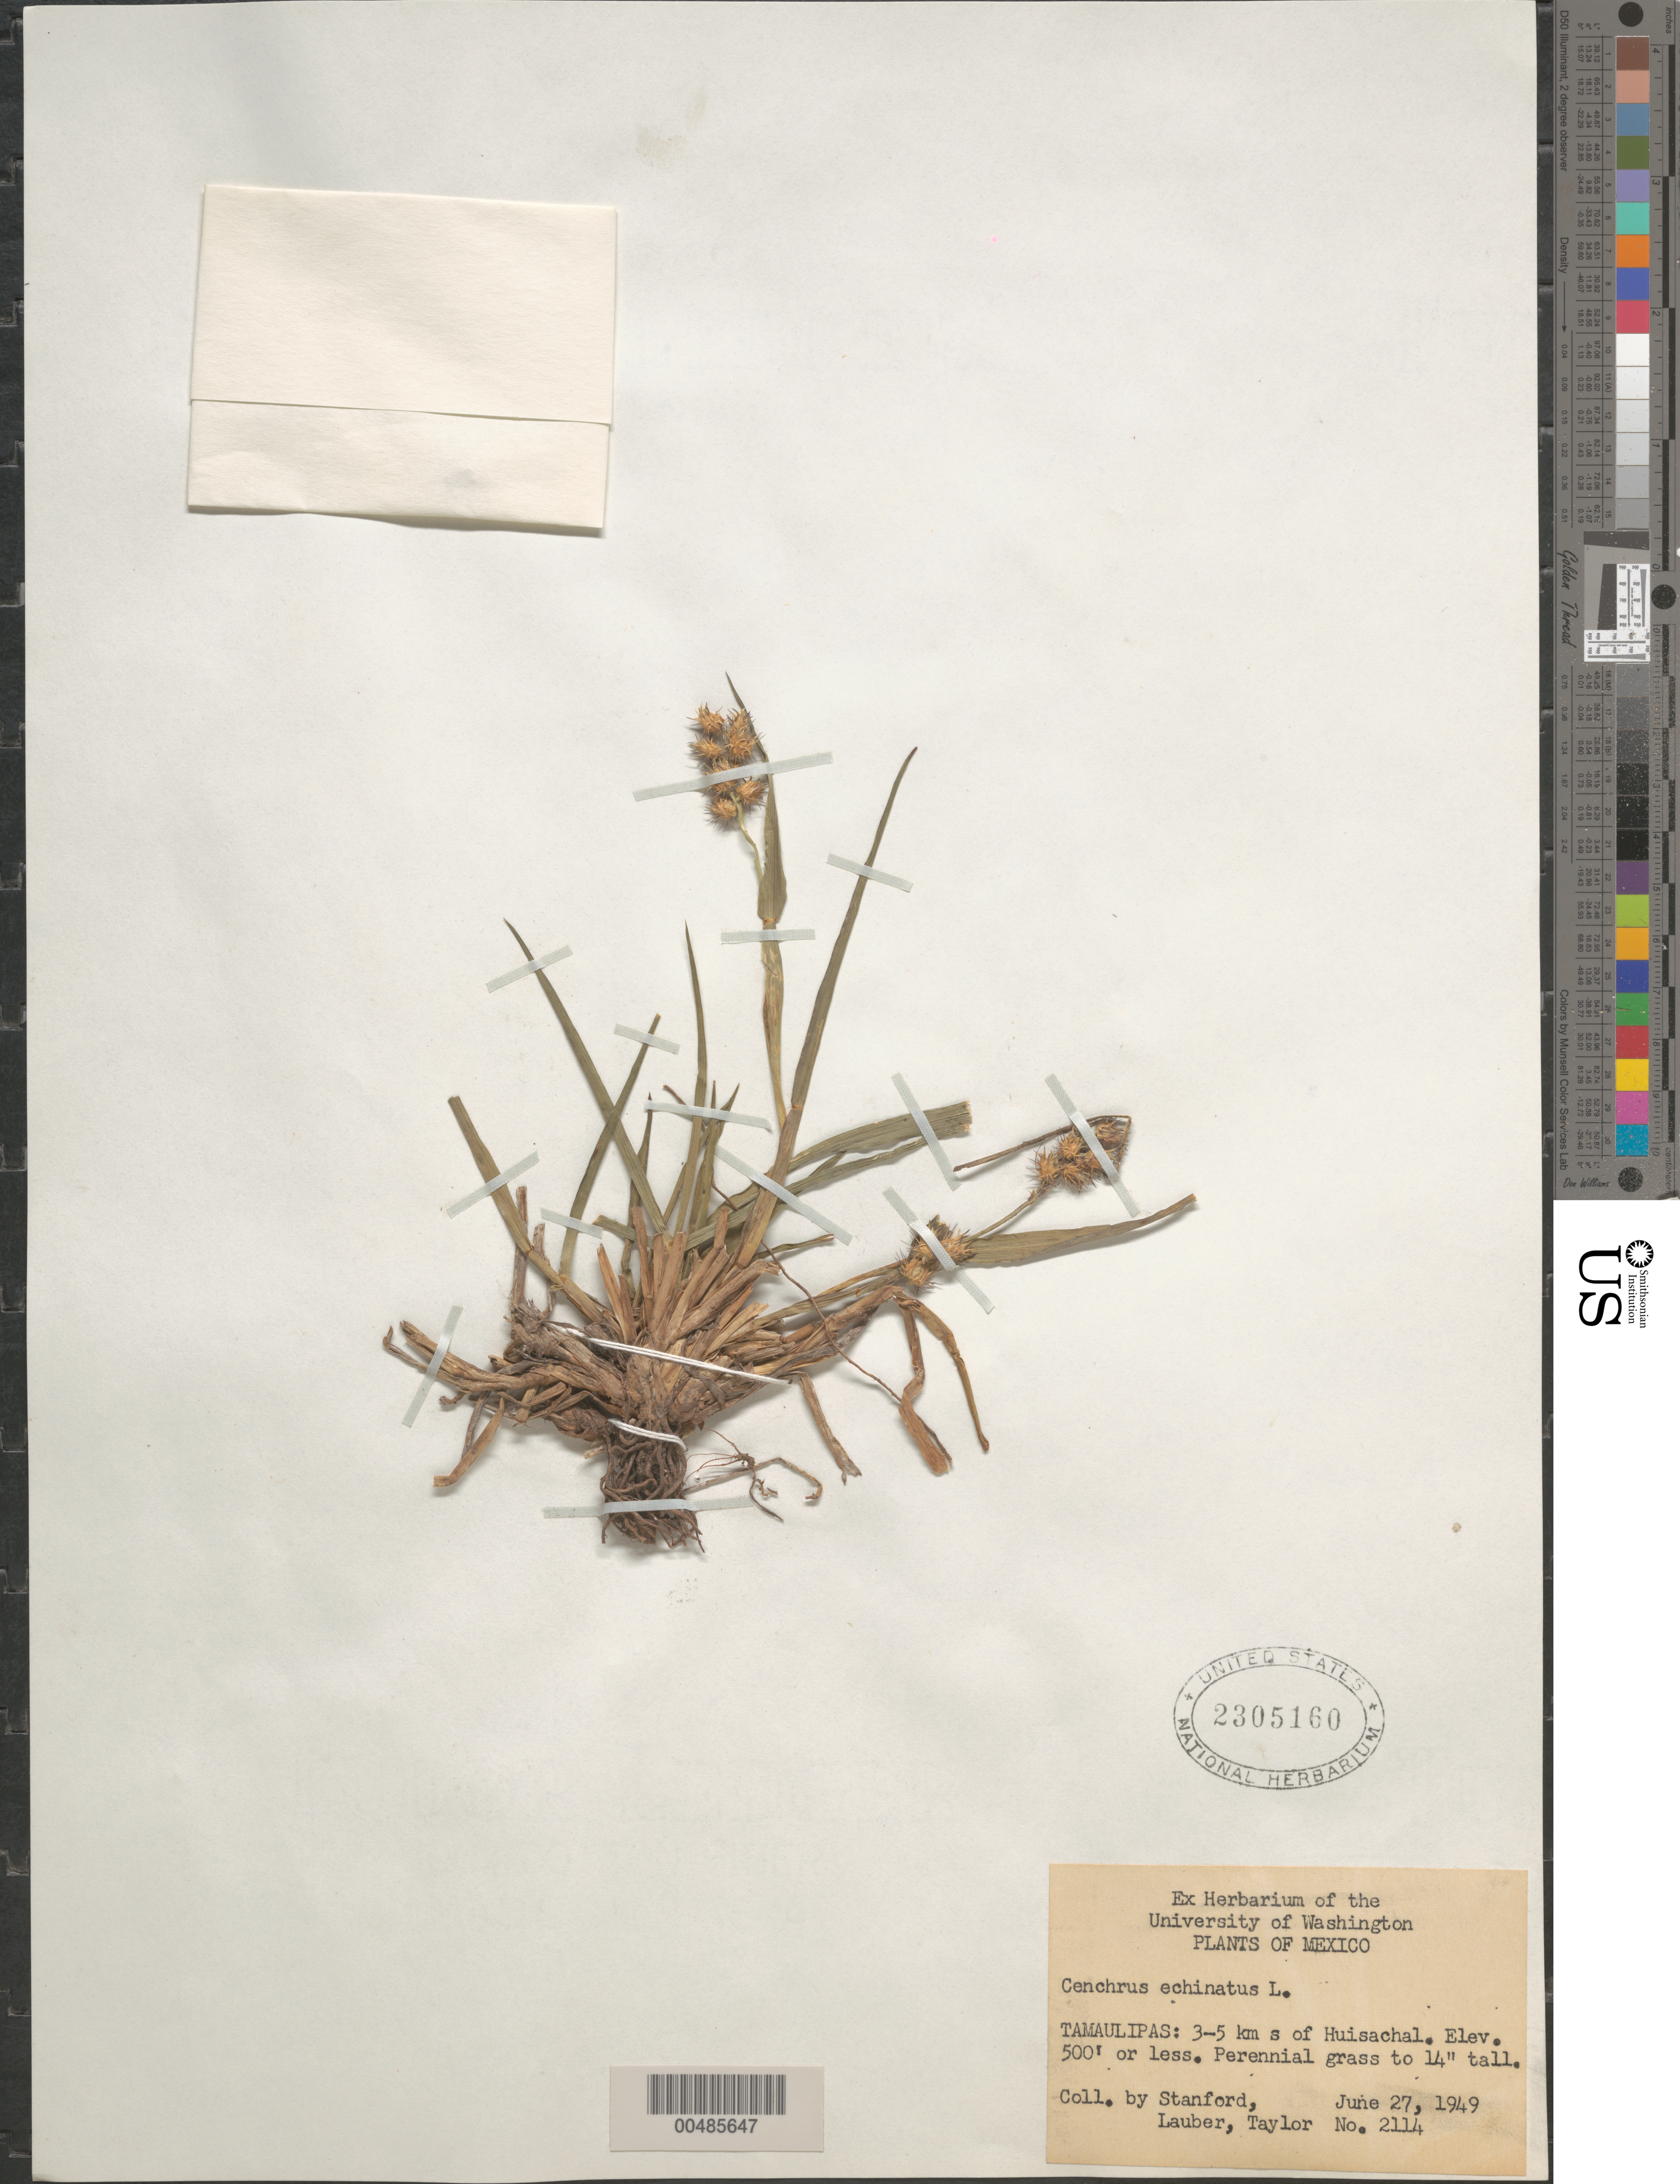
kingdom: Plantae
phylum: Tracheophyta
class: Liliopsida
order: Poales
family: Poaceae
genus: Cenchrus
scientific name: Cenchrus echinatus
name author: L.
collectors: -. Stanford, -. Lauber & -- Taylor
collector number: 2114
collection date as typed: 27 Jun 1949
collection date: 1949-06-27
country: Mexico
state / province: Tamaulipas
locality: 3-5 km S of Huisachal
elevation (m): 0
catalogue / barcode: US 2305160